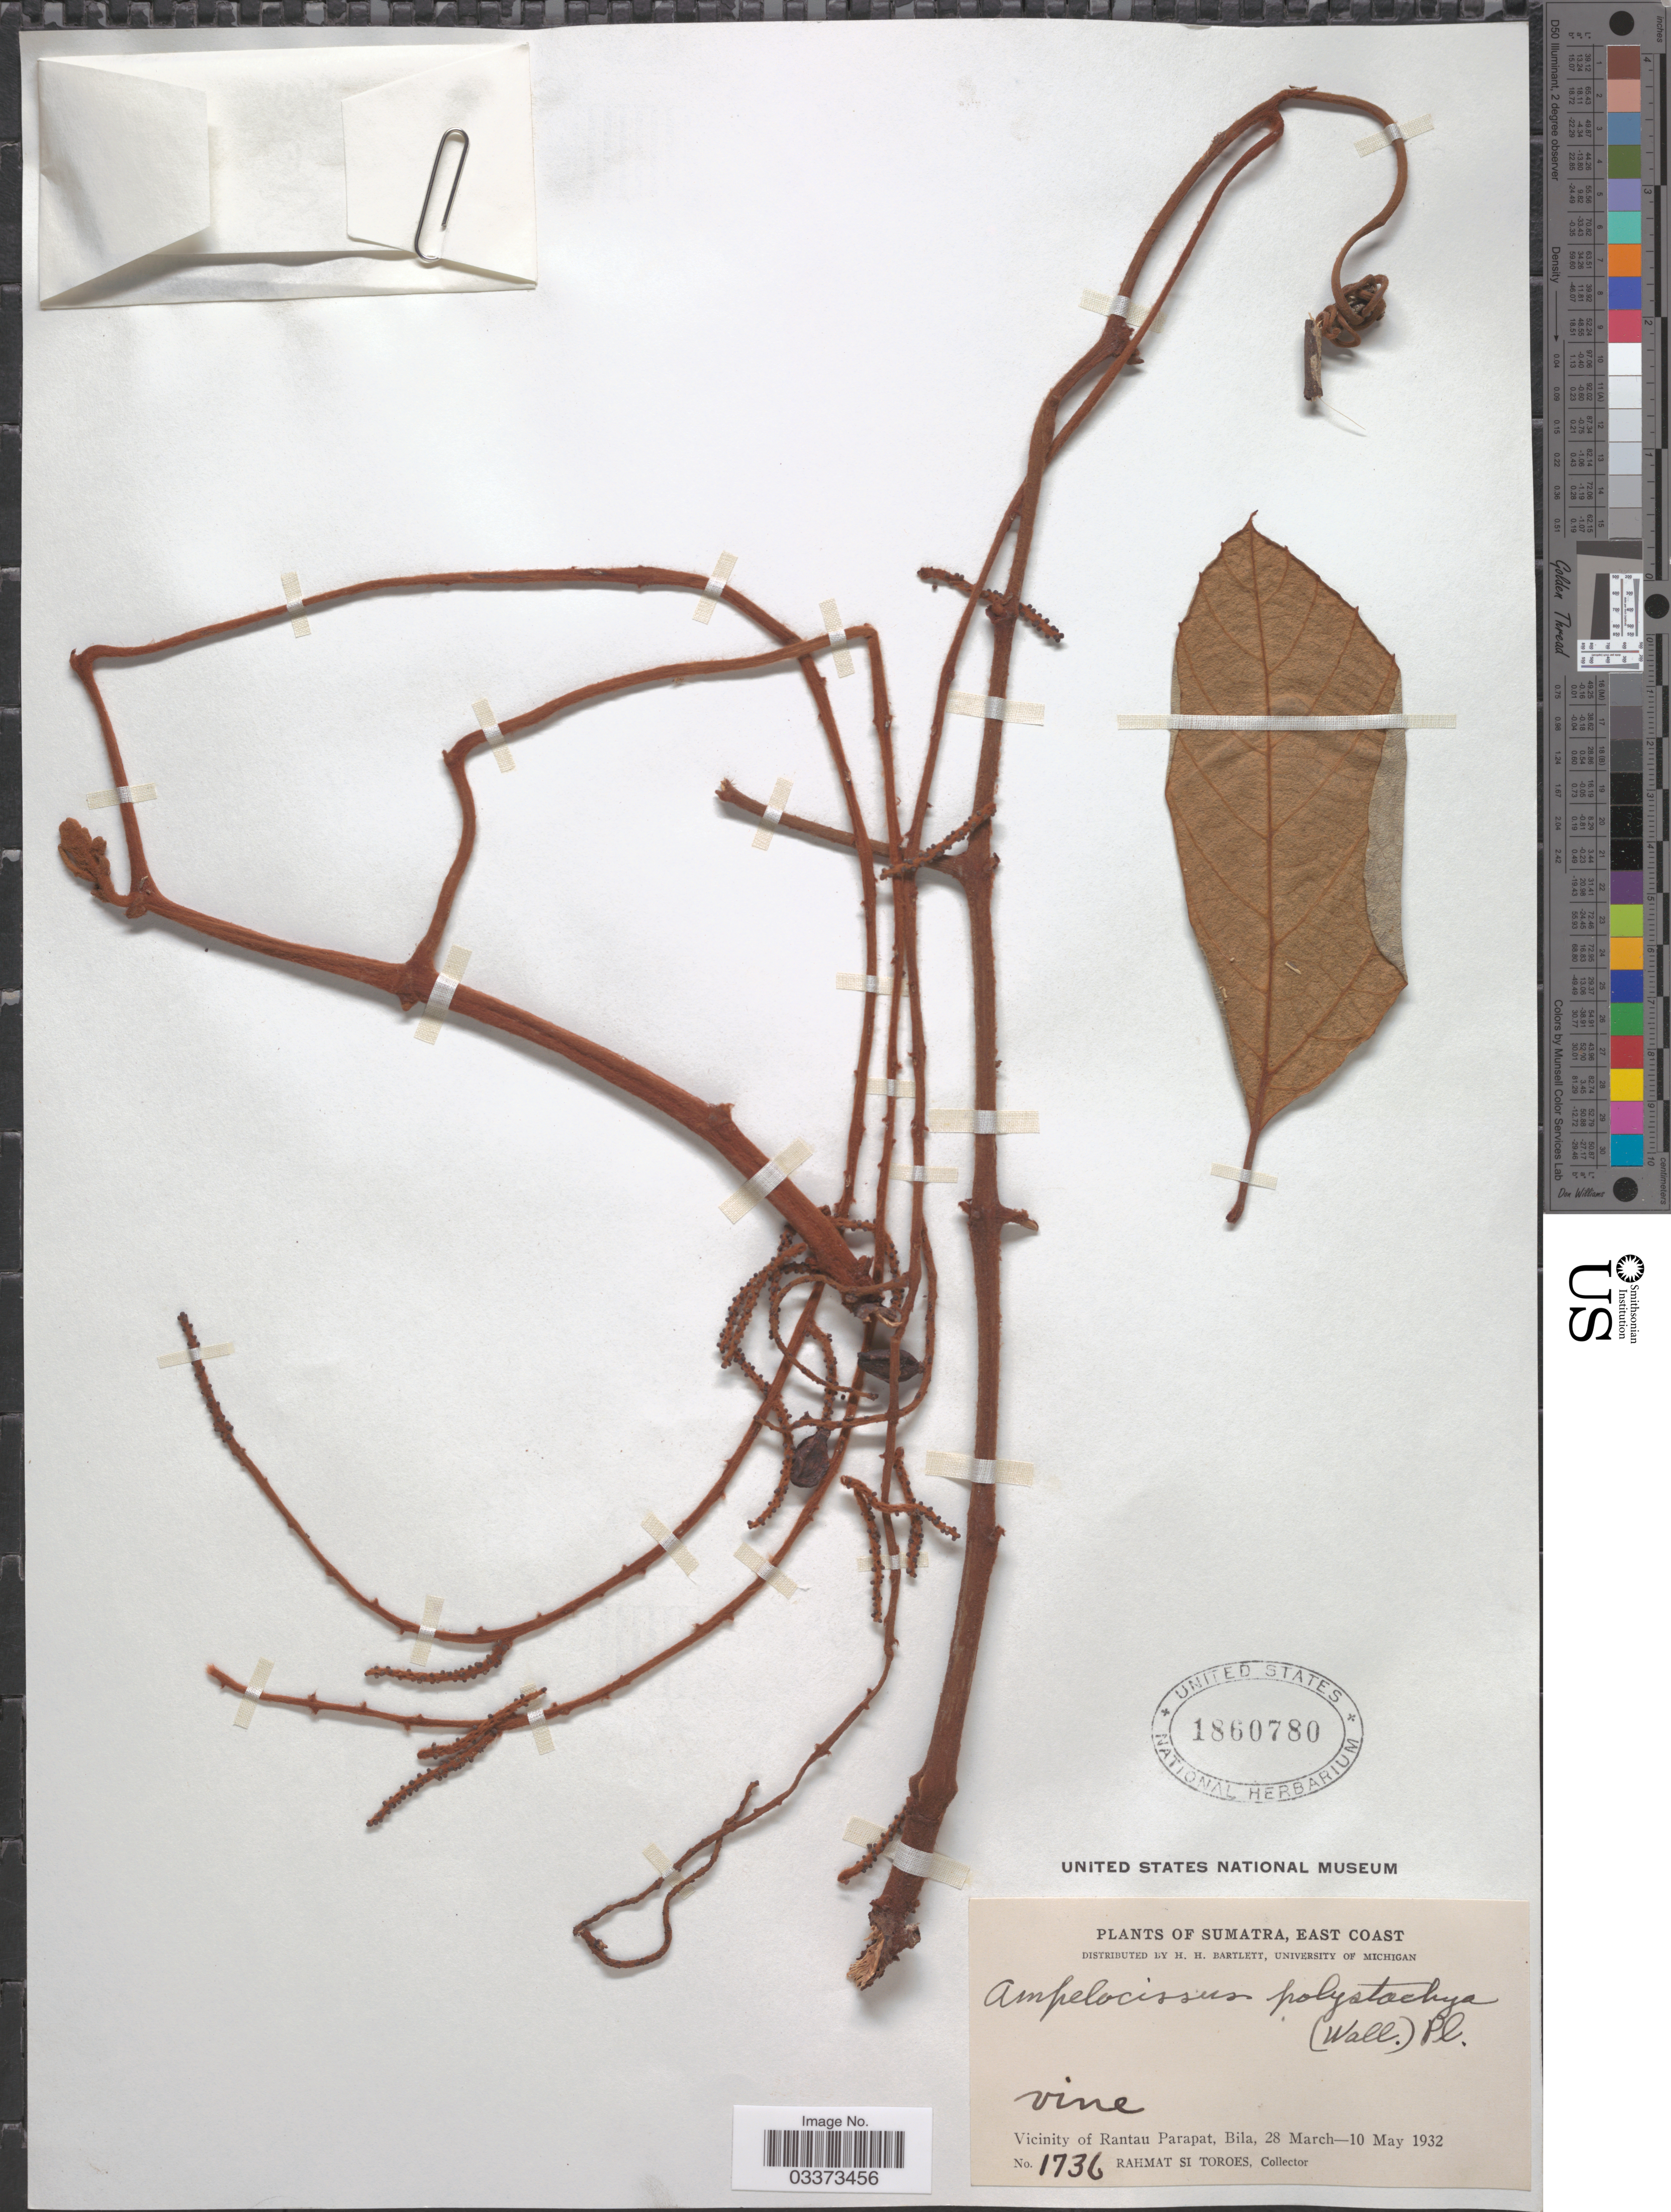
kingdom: Plantae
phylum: Tracheophyta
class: Magnoliopsida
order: Vitales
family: Vitaceae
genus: Ampelocissus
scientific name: Ampelocissus polystachya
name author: Planch.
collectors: Rahmat Si Boeea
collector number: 1736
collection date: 1932-03-28/1932-05-10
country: Indonesia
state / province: Sumatra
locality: East Coast. Vicinity of Rantau Parapat, Bila.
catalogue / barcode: US 1860780